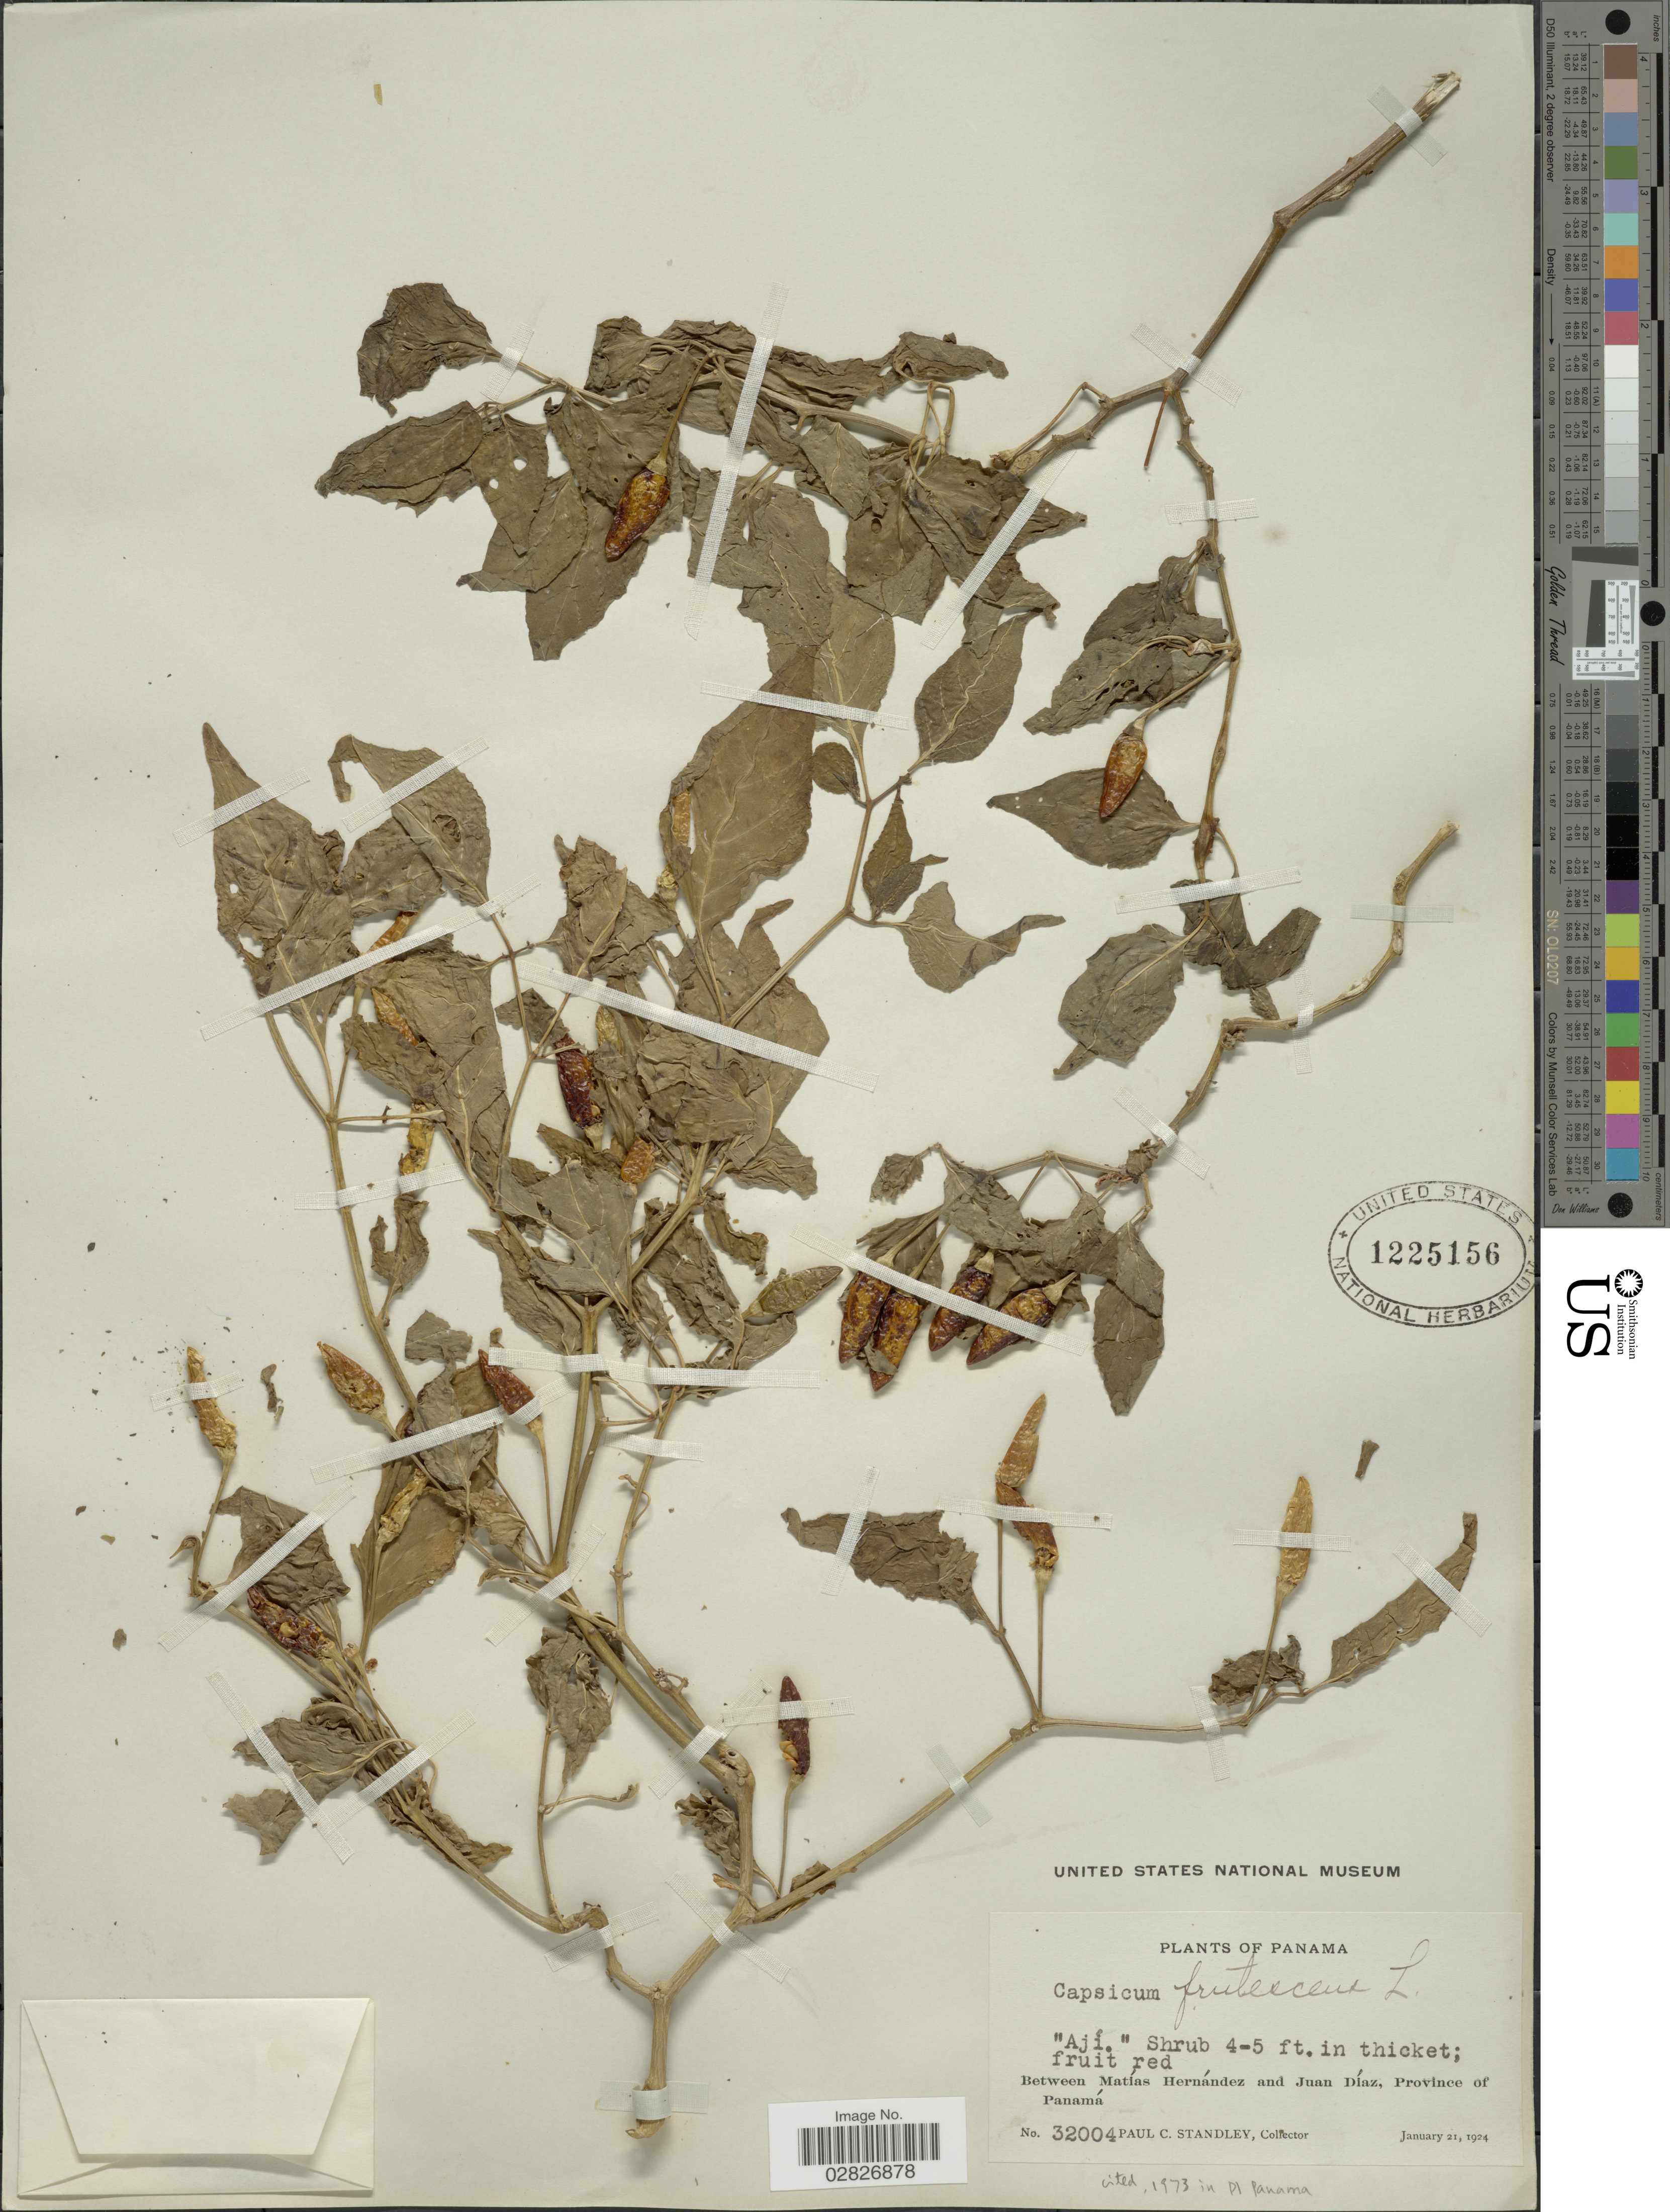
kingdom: Plantae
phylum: Tracheophyta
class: Magnoliopsida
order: Solanales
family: Solanaceae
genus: Capsicum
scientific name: Capsicum frutescens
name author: L.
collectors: P. C. Standley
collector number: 32004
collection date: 1924-01-21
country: Panama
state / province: Panamá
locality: Between Matías Hernández and Juan Díaz.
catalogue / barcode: US 1225156